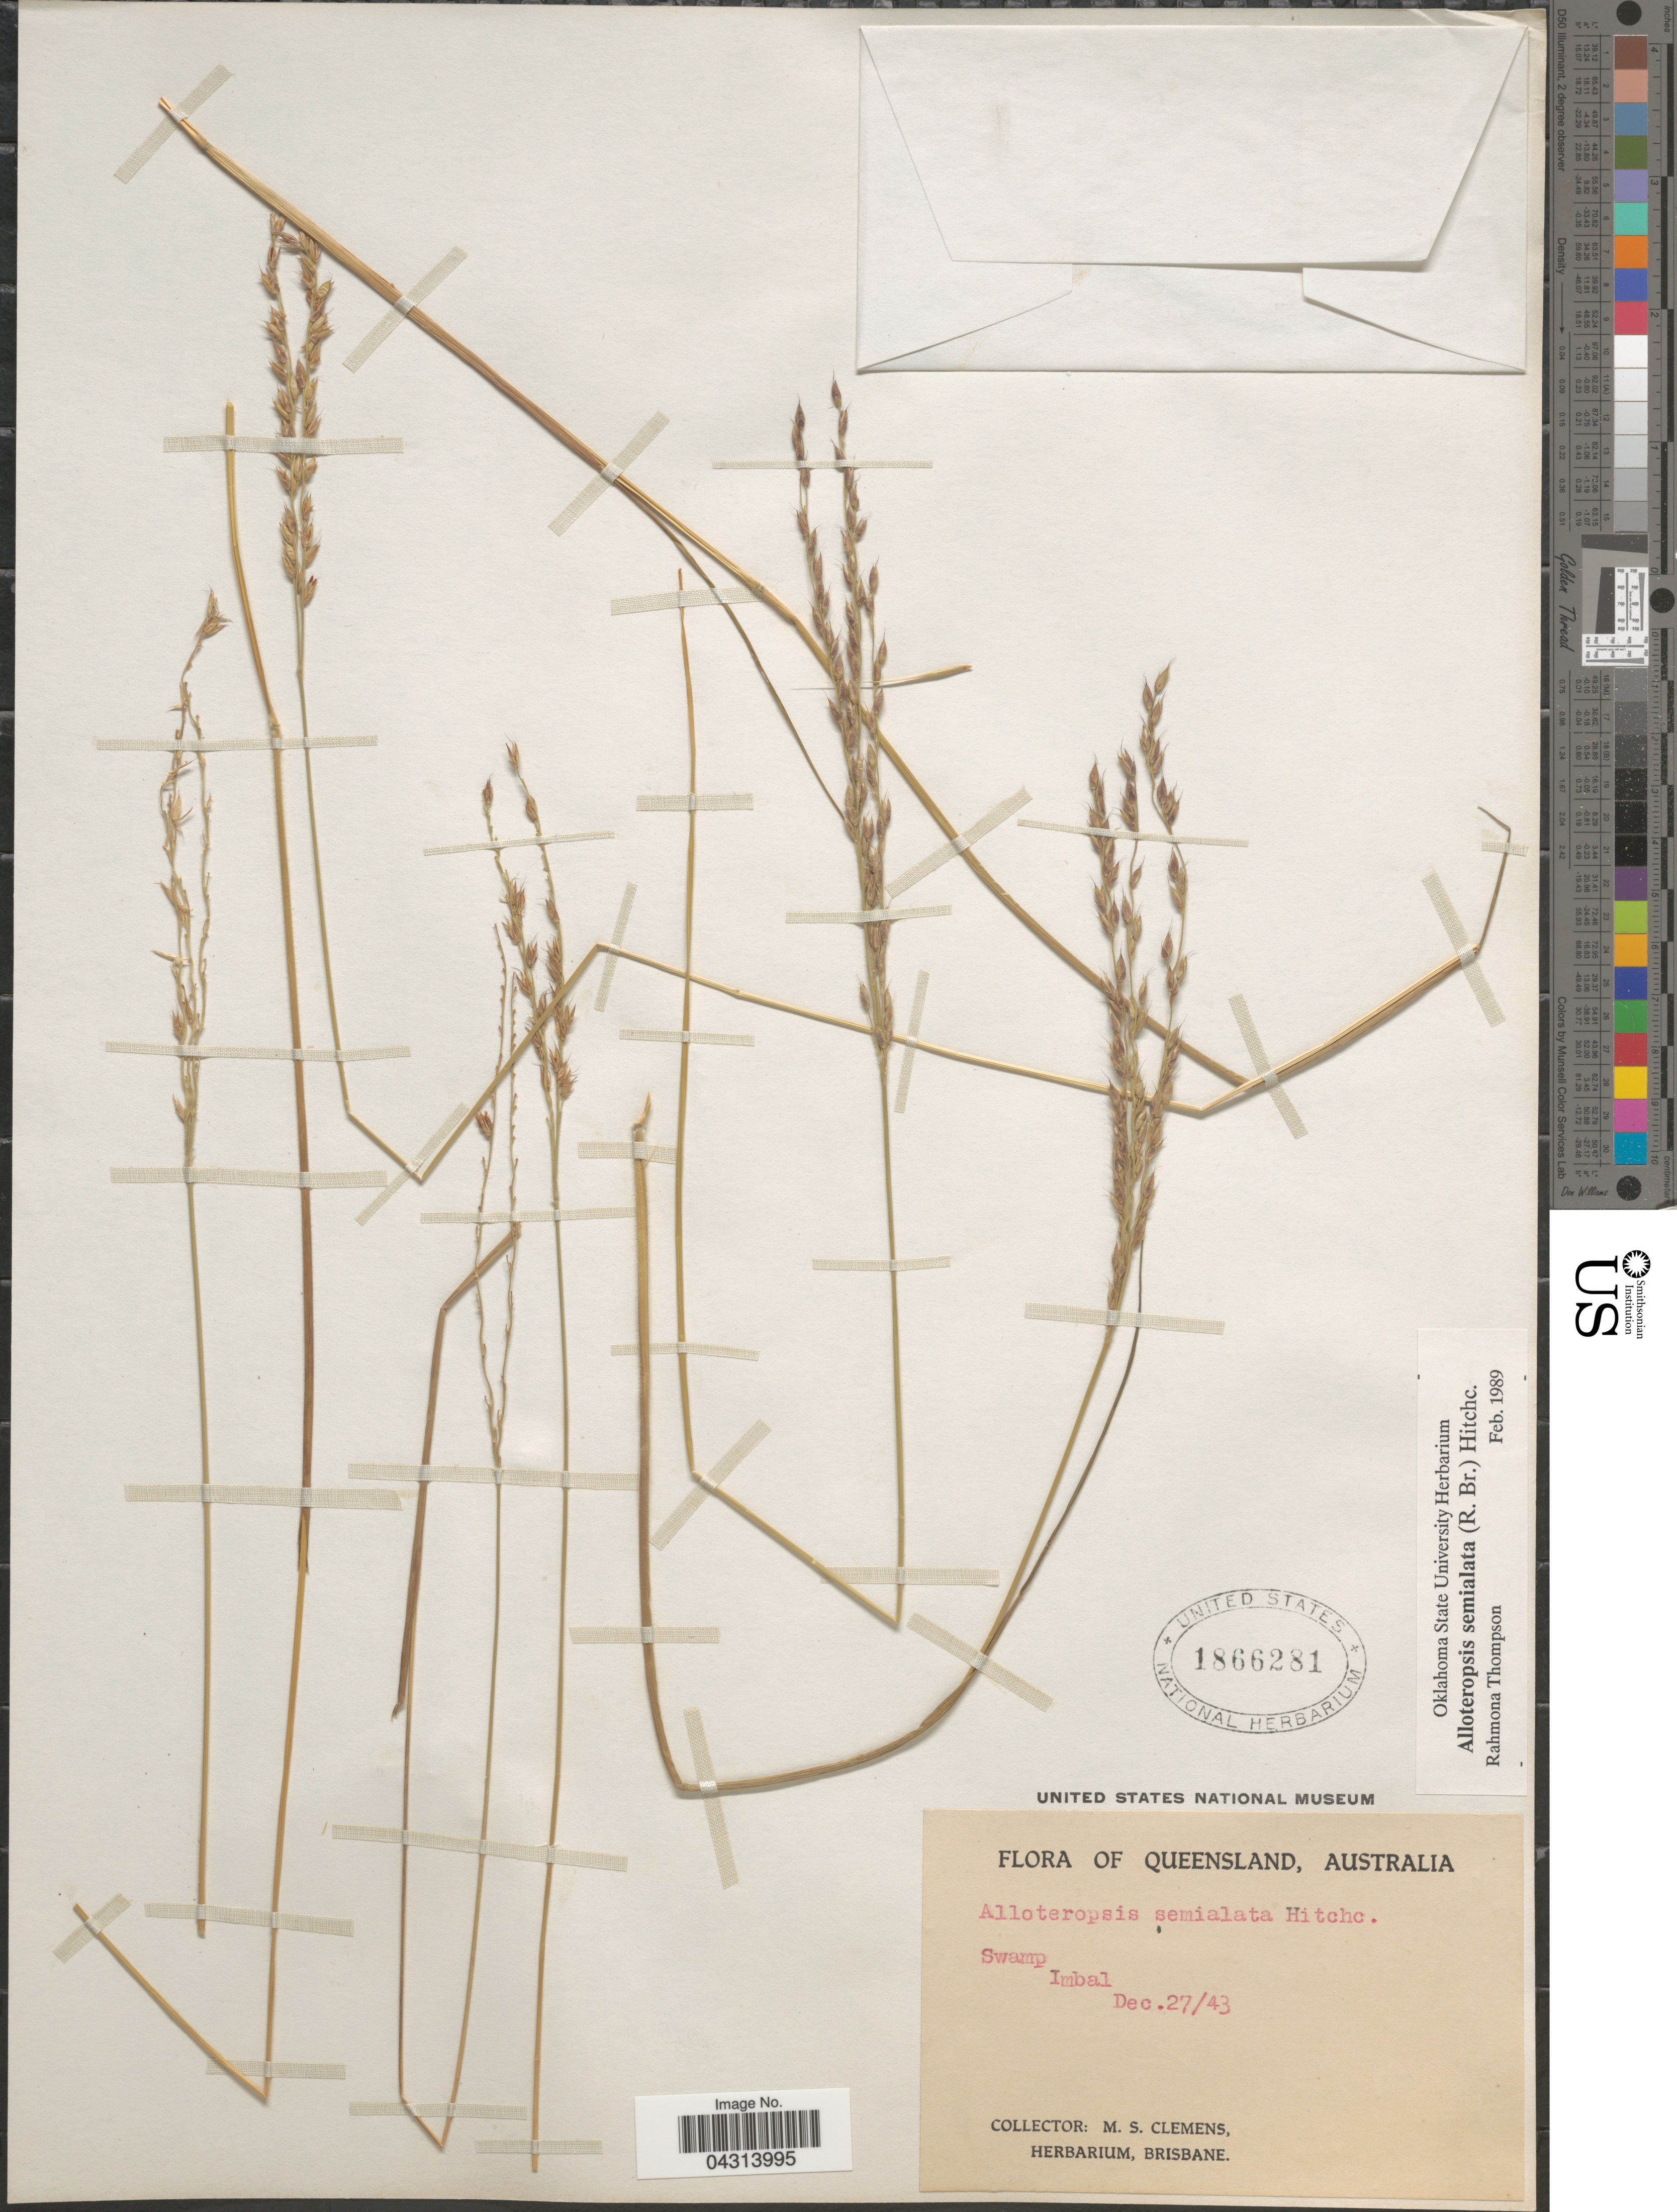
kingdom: Plantae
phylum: Tracheophyta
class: Liliopsida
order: Poales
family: Poaceae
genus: Alloteropsis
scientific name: Alloteropsis semialata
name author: (R. Br.) Hitchc.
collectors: M. S. Clemens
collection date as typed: Transcribed d/m/y: 27/12/43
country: Australia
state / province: Queensland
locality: Swamp. Imbal.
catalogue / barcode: US 1866281